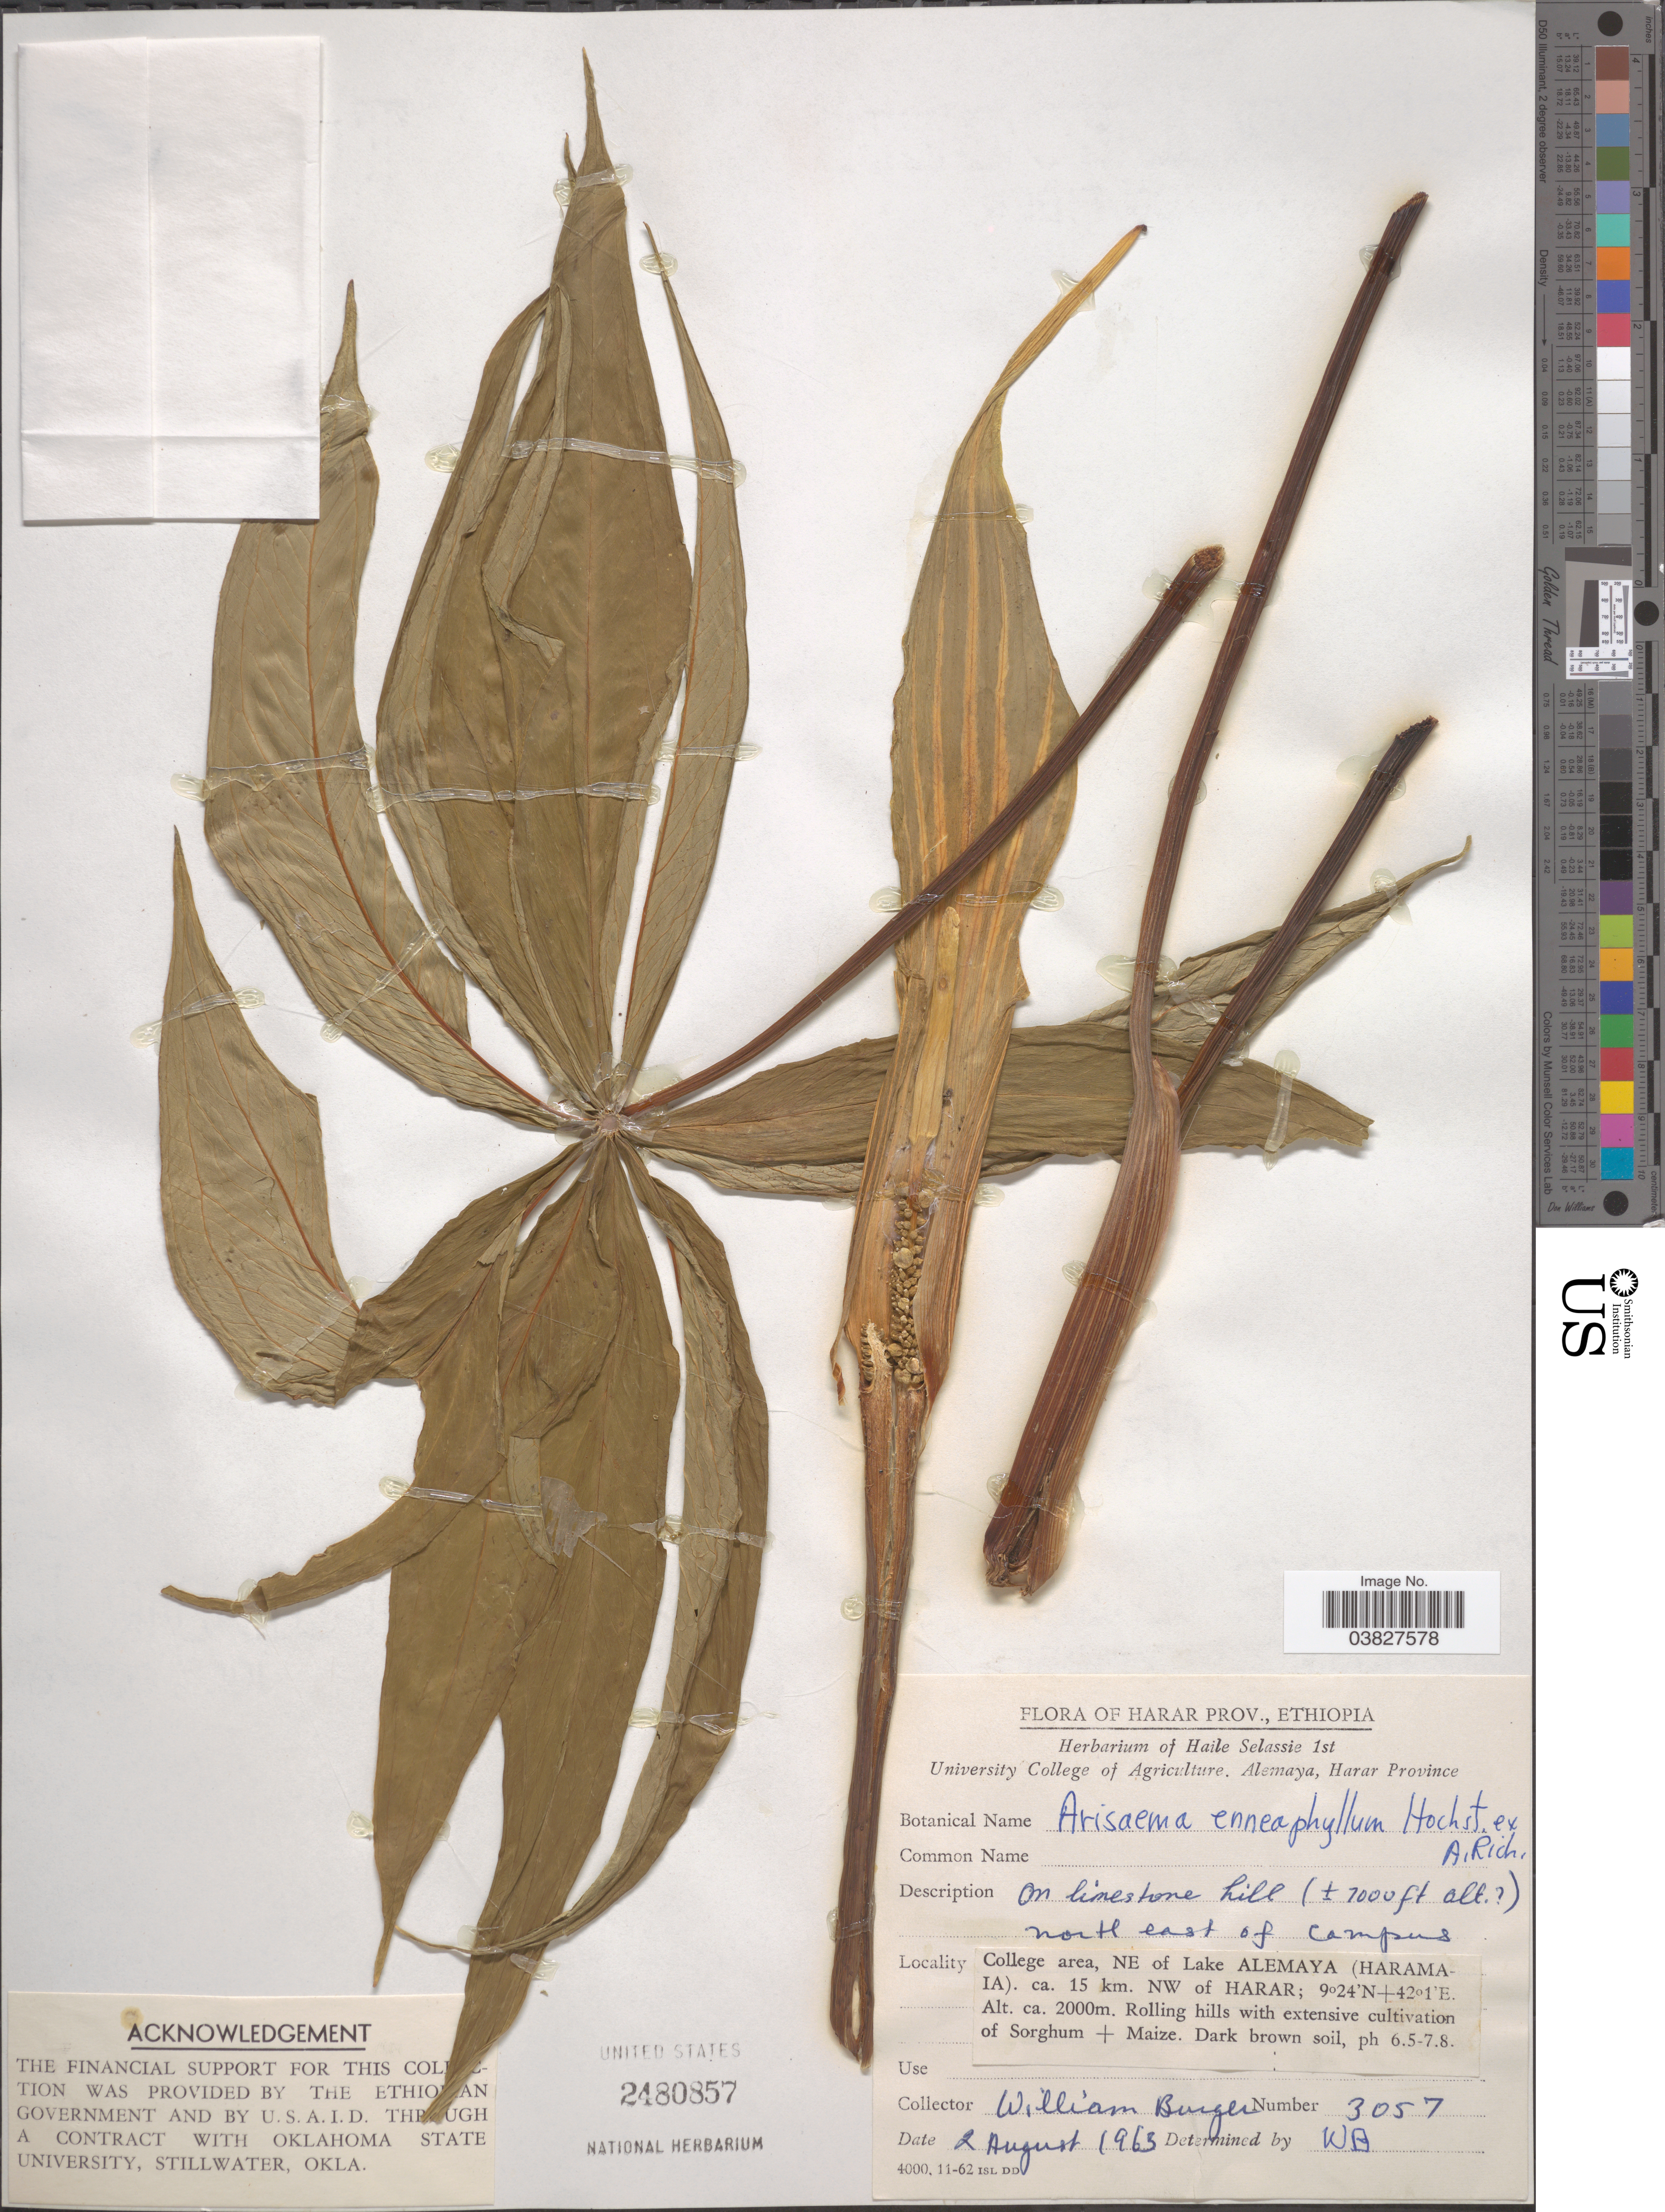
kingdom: Plantae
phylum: Tracheophyta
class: Liliopsida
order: Alismatales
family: Araceae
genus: Arisaema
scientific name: Arisaema bottae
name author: Schott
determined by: Ma, Zheng Xu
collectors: W. Burger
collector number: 3057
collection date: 1963-08-02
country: Ethiopia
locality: Harar Prov., On limestone hill north east of Campus. College area, NE of Lake Alemaya (Haramaia). ca. 15 km. NW of Harar.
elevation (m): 2134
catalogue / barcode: US 2480857